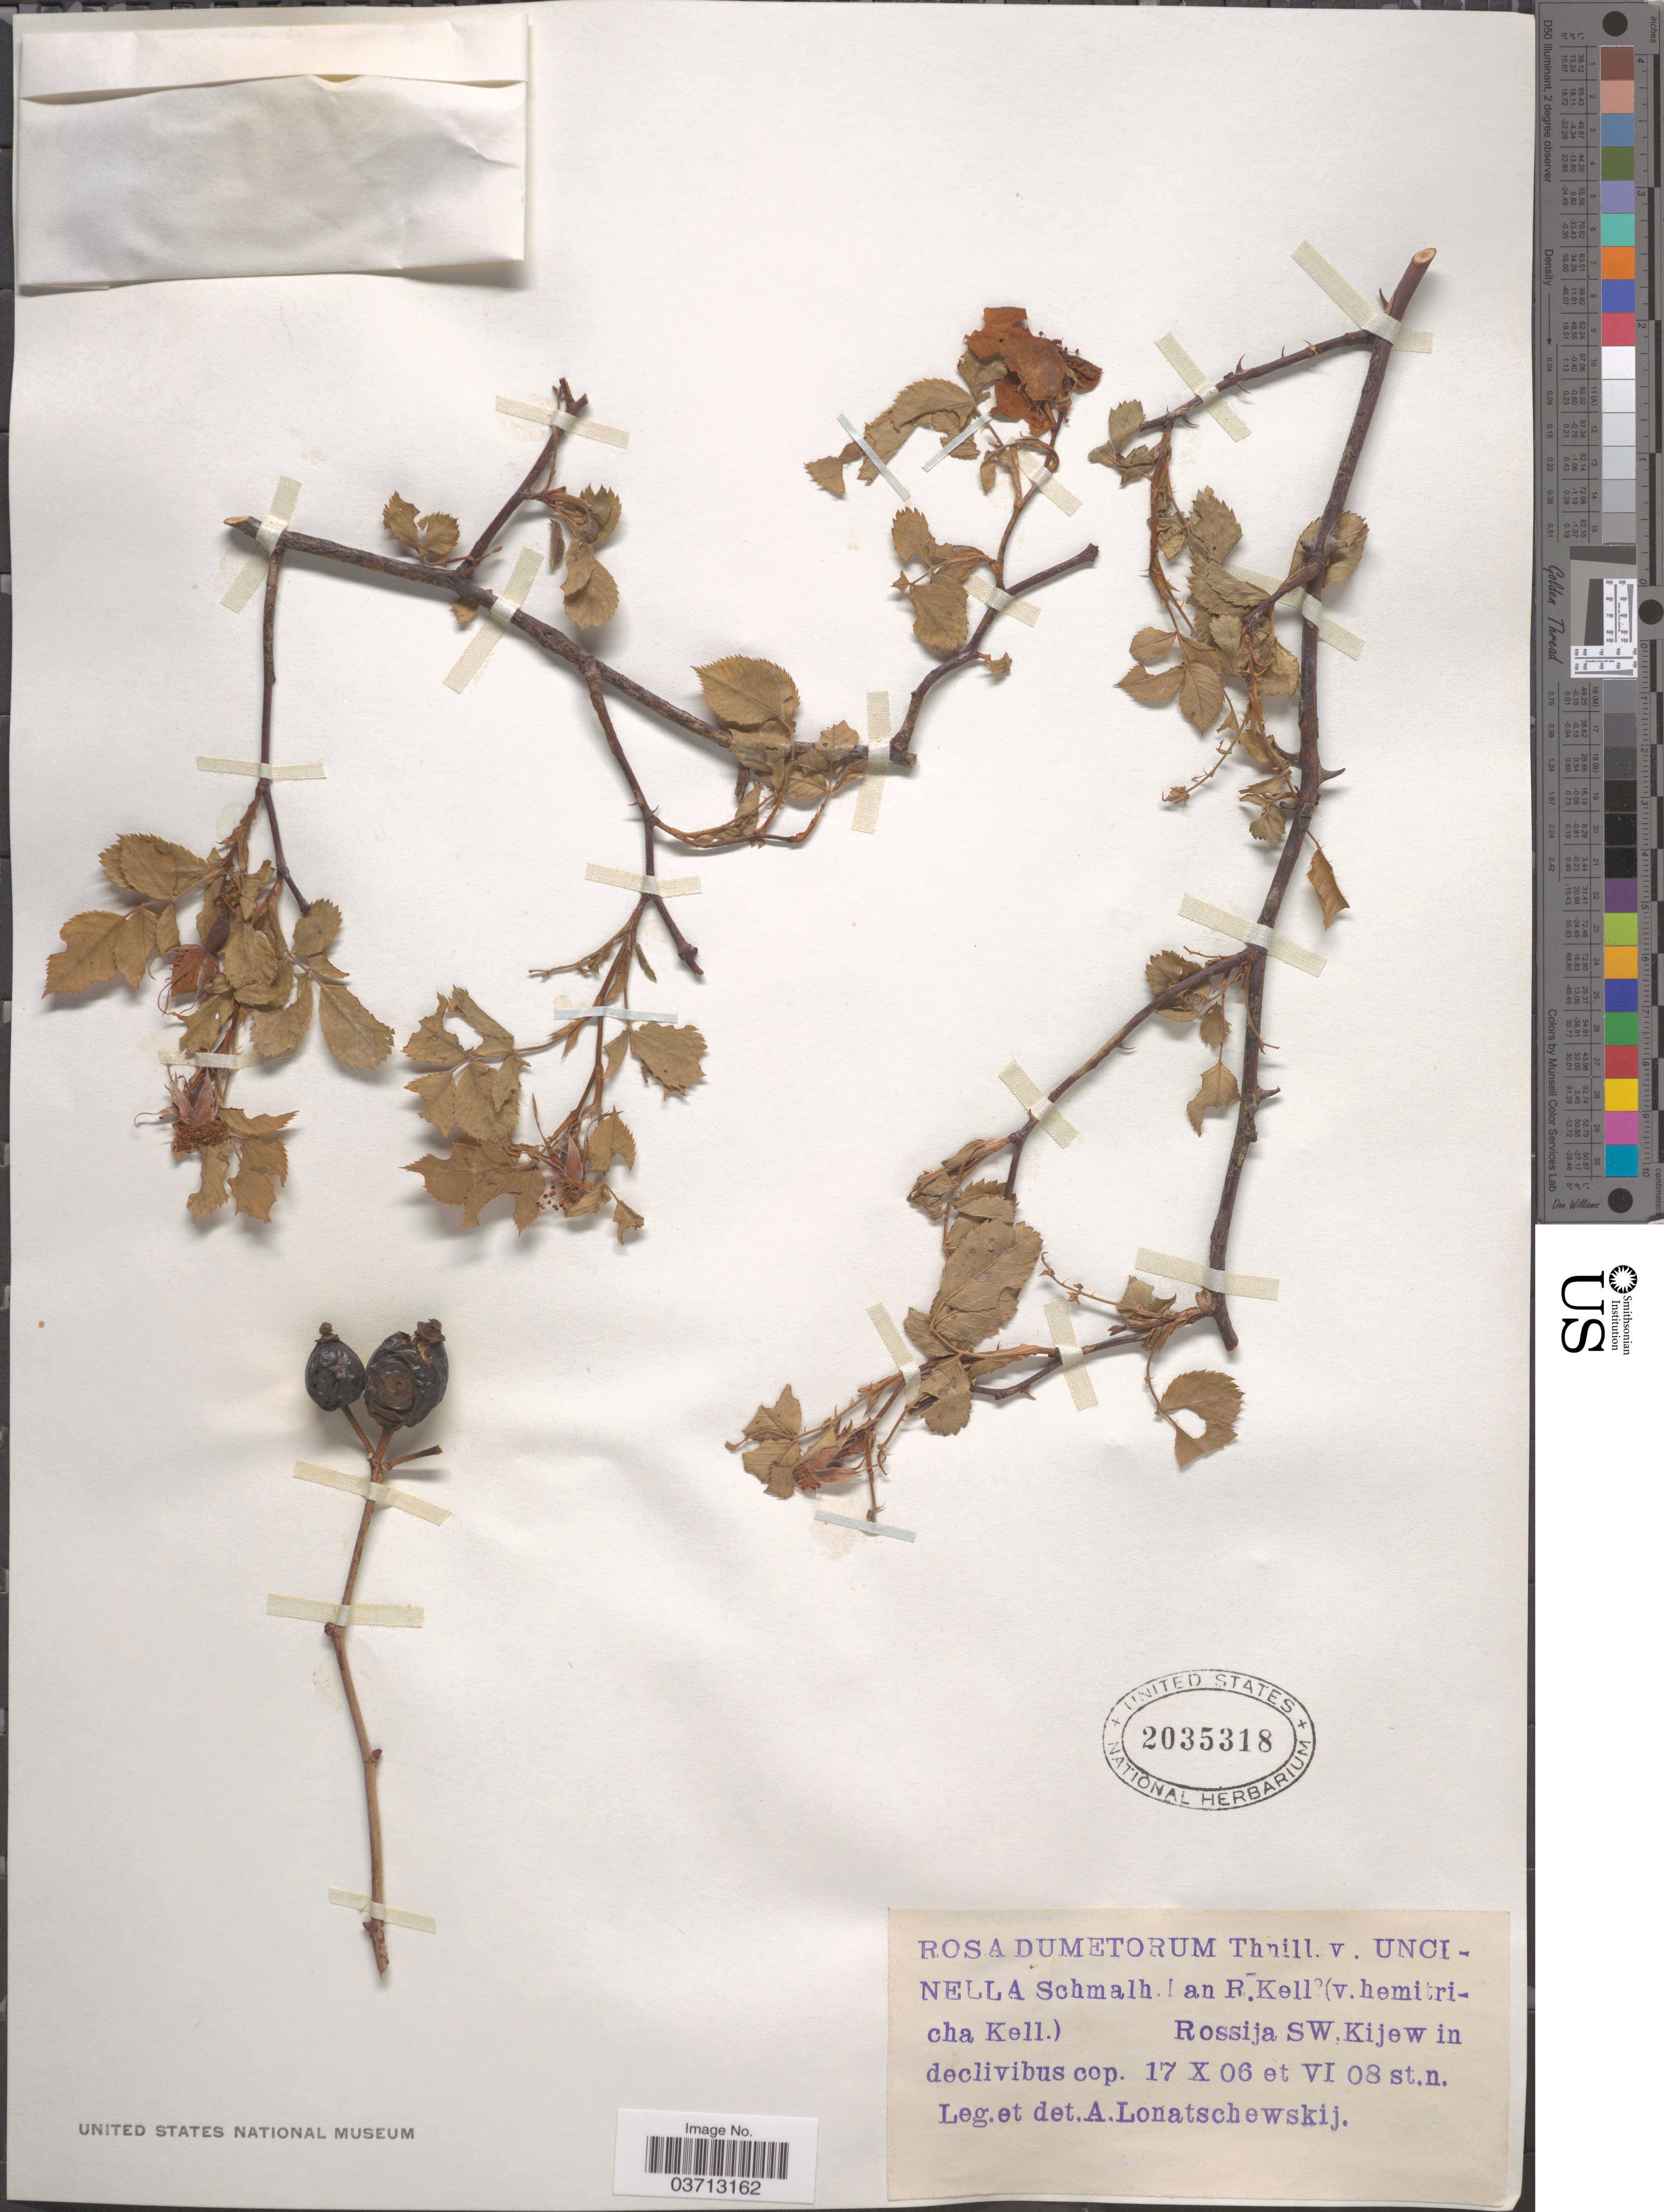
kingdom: Plantae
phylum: Tracheophyta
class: Magnoliopsida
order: Rosales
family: Rosaceae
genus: Rosa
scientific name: Rosa dumetorum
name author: Lange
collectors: A. Lonatschewskij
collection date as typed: Transcribed d/m/y: 17/10/6 to /6/8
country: Ukraine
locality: Rossija SW. Kijew in declivibus cop.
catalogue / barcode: US 2035318